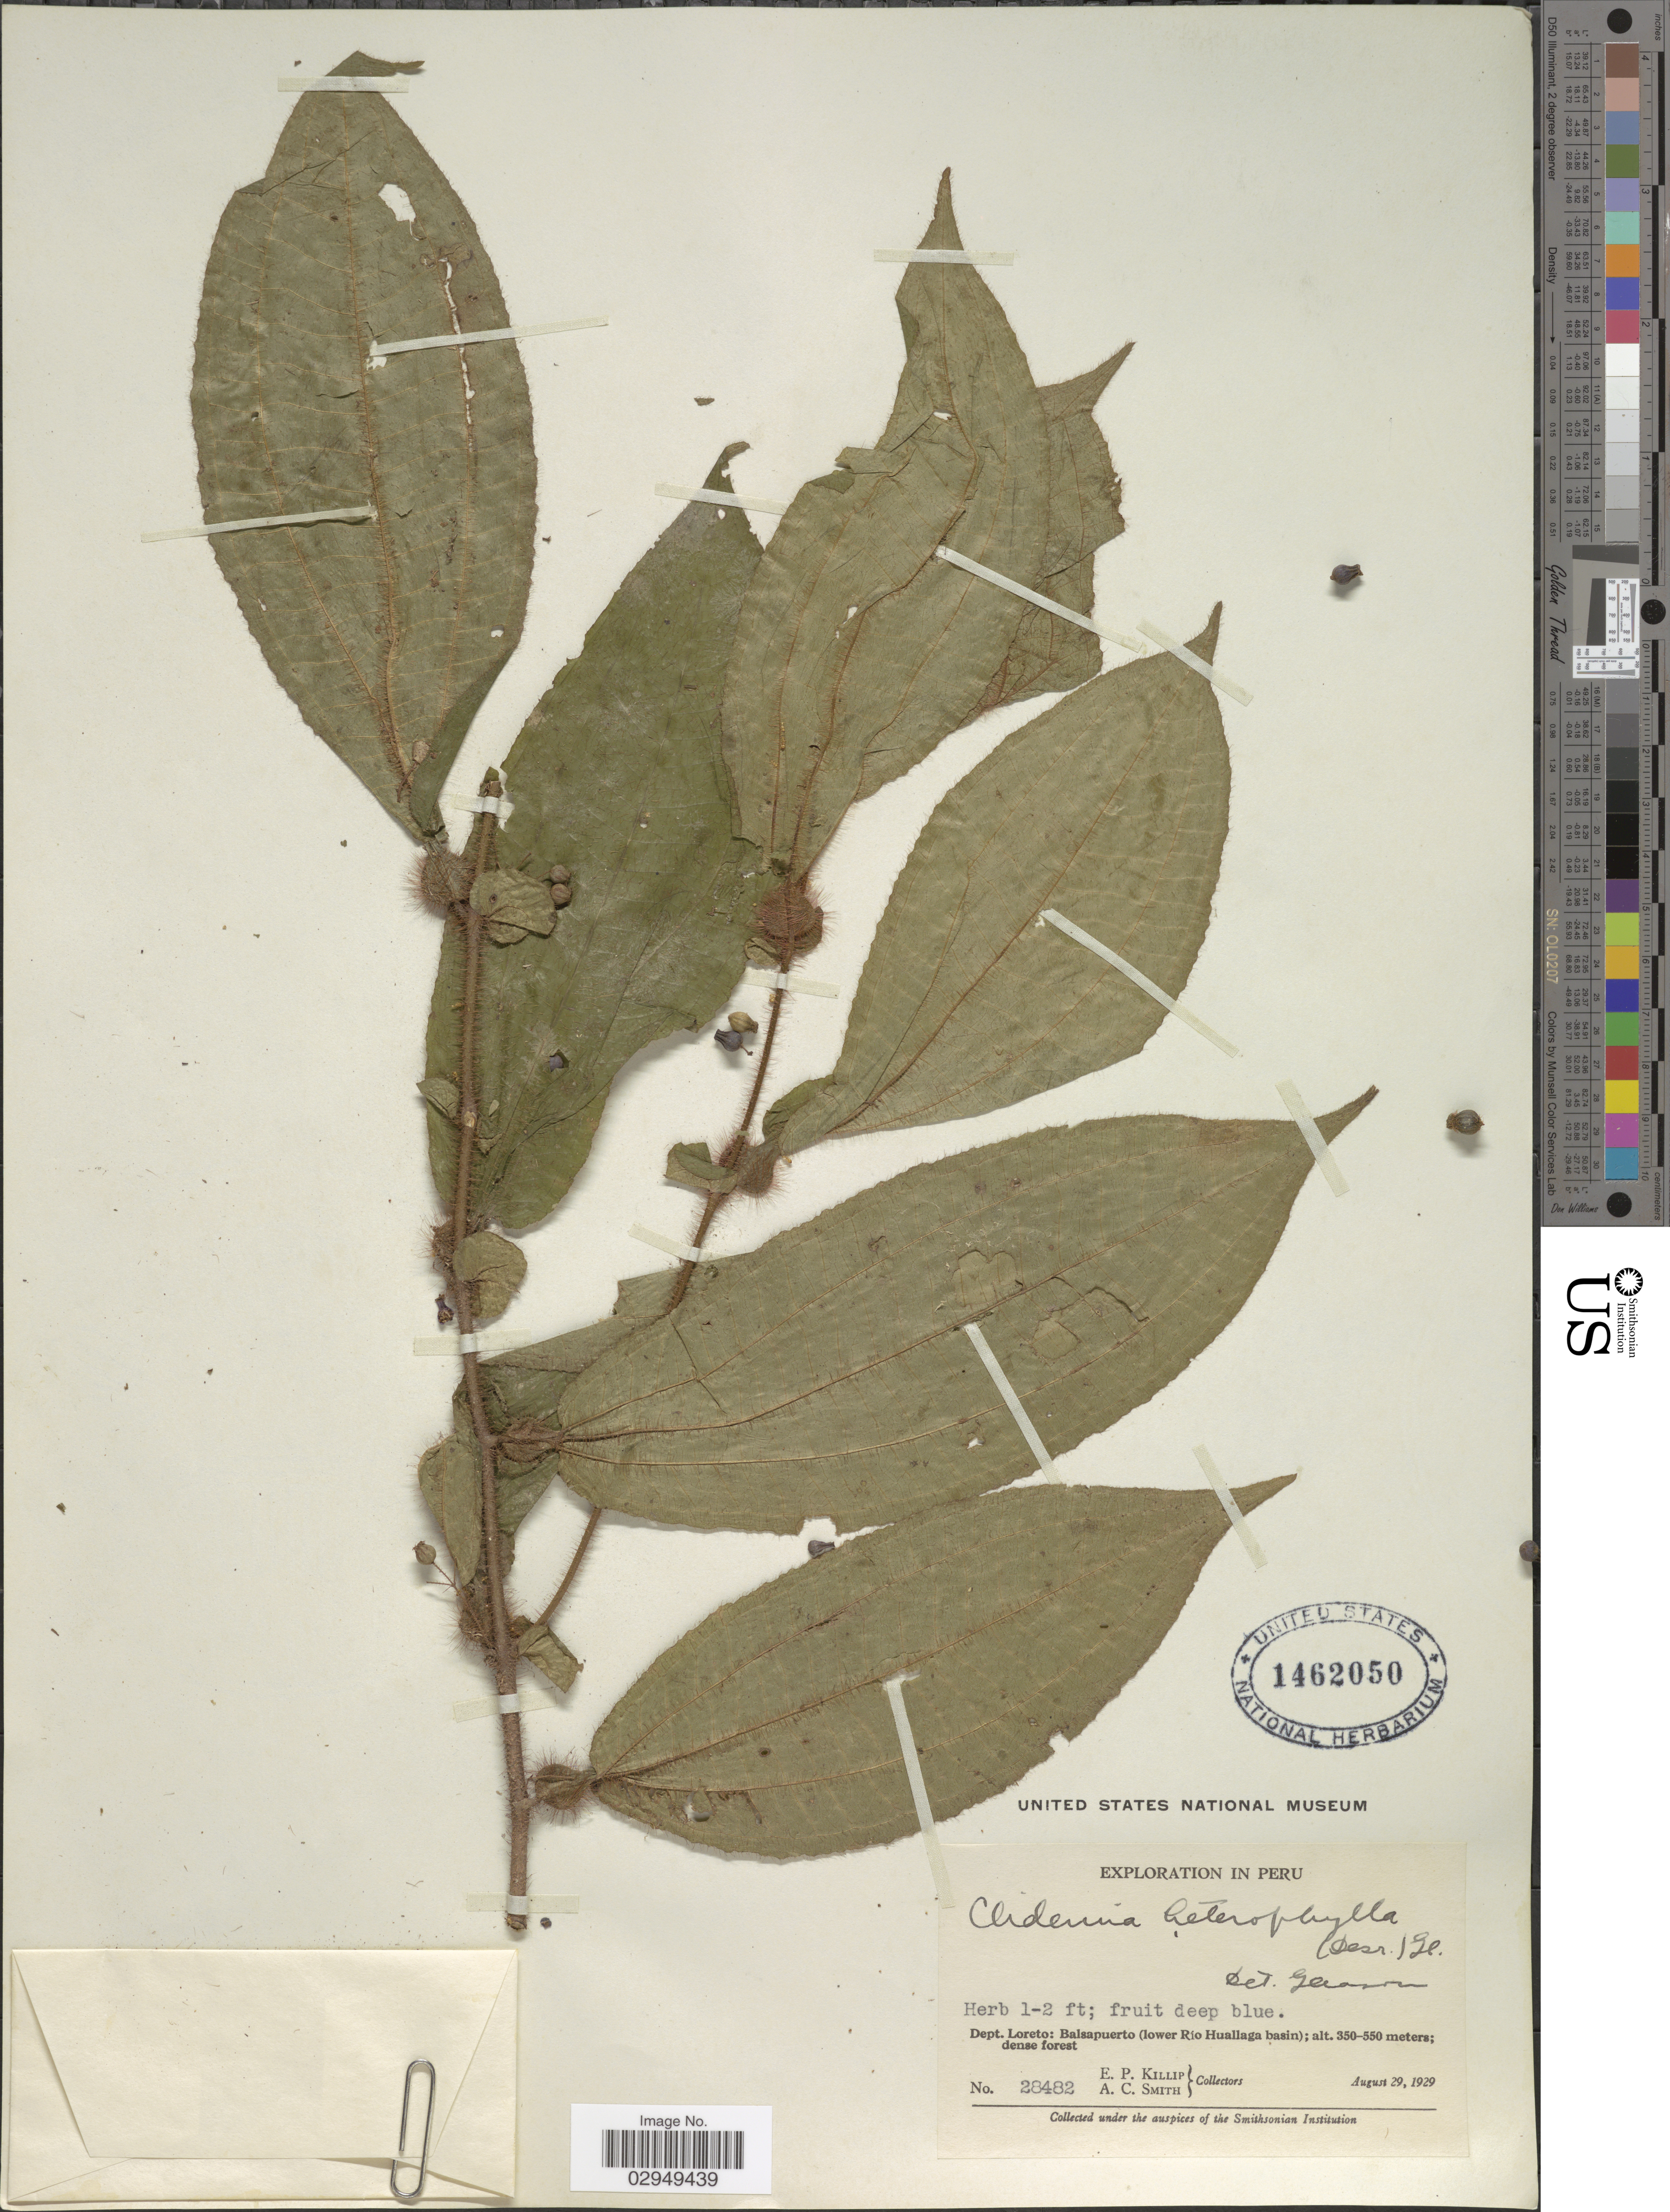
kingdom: Plantae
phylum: Tracheophyta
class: Magnoliopsida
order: Myrtales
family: Melastomataceae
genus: Clidemia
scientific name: Clidemia heterophylla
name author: Steud.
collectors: E. P. Killip & A. C. Smith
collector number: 28482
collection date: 1929-08-29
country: Peru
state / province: Loreto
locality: Dept. Loreto: Balsapuerto (lower Río Huallaga basin).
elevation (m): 350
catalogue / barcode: US 1462050